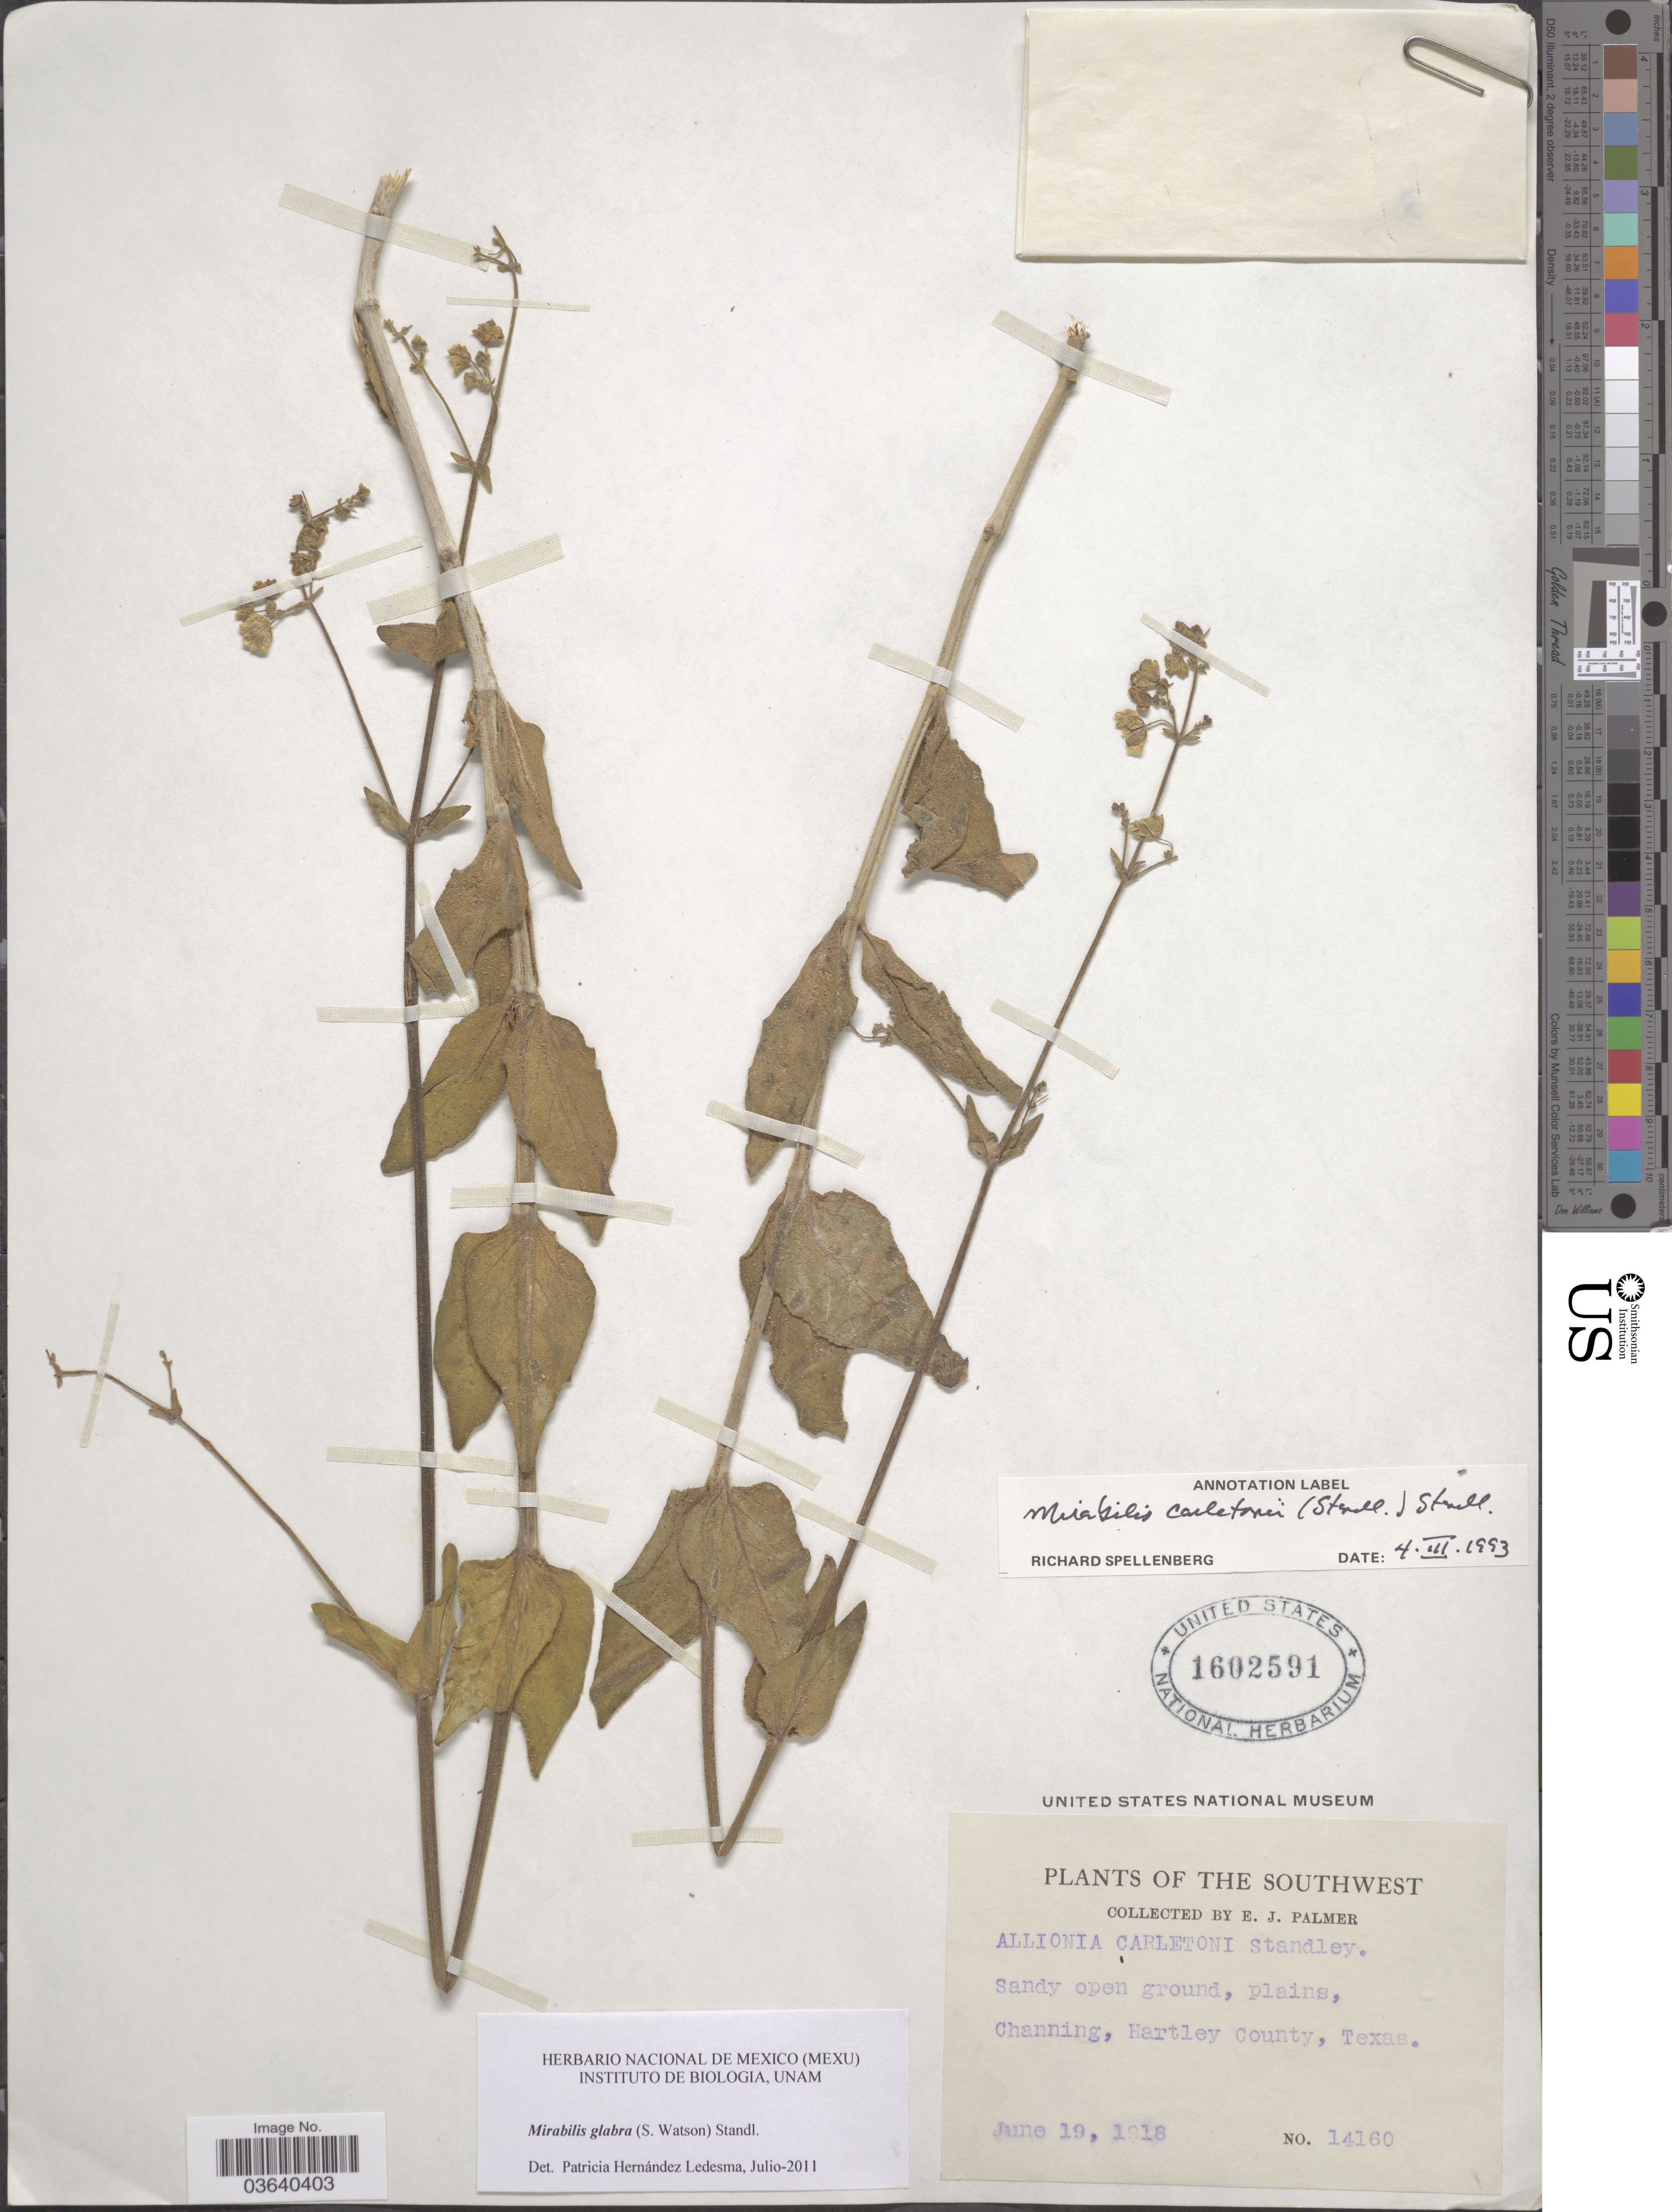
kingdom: Plantae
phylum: Tracheophyta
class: Magnoliopsida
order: Caryophyllales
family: Nyctaginaceae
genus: Mirabilis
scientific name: Mirabilis glabra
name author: (S. Watson) Standl.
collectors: E. J. Palmer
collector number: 14160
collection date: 1918-06-19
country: United States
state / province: Texas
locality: Southwest. Chanting, Hartley County.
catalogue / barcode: US 1602591